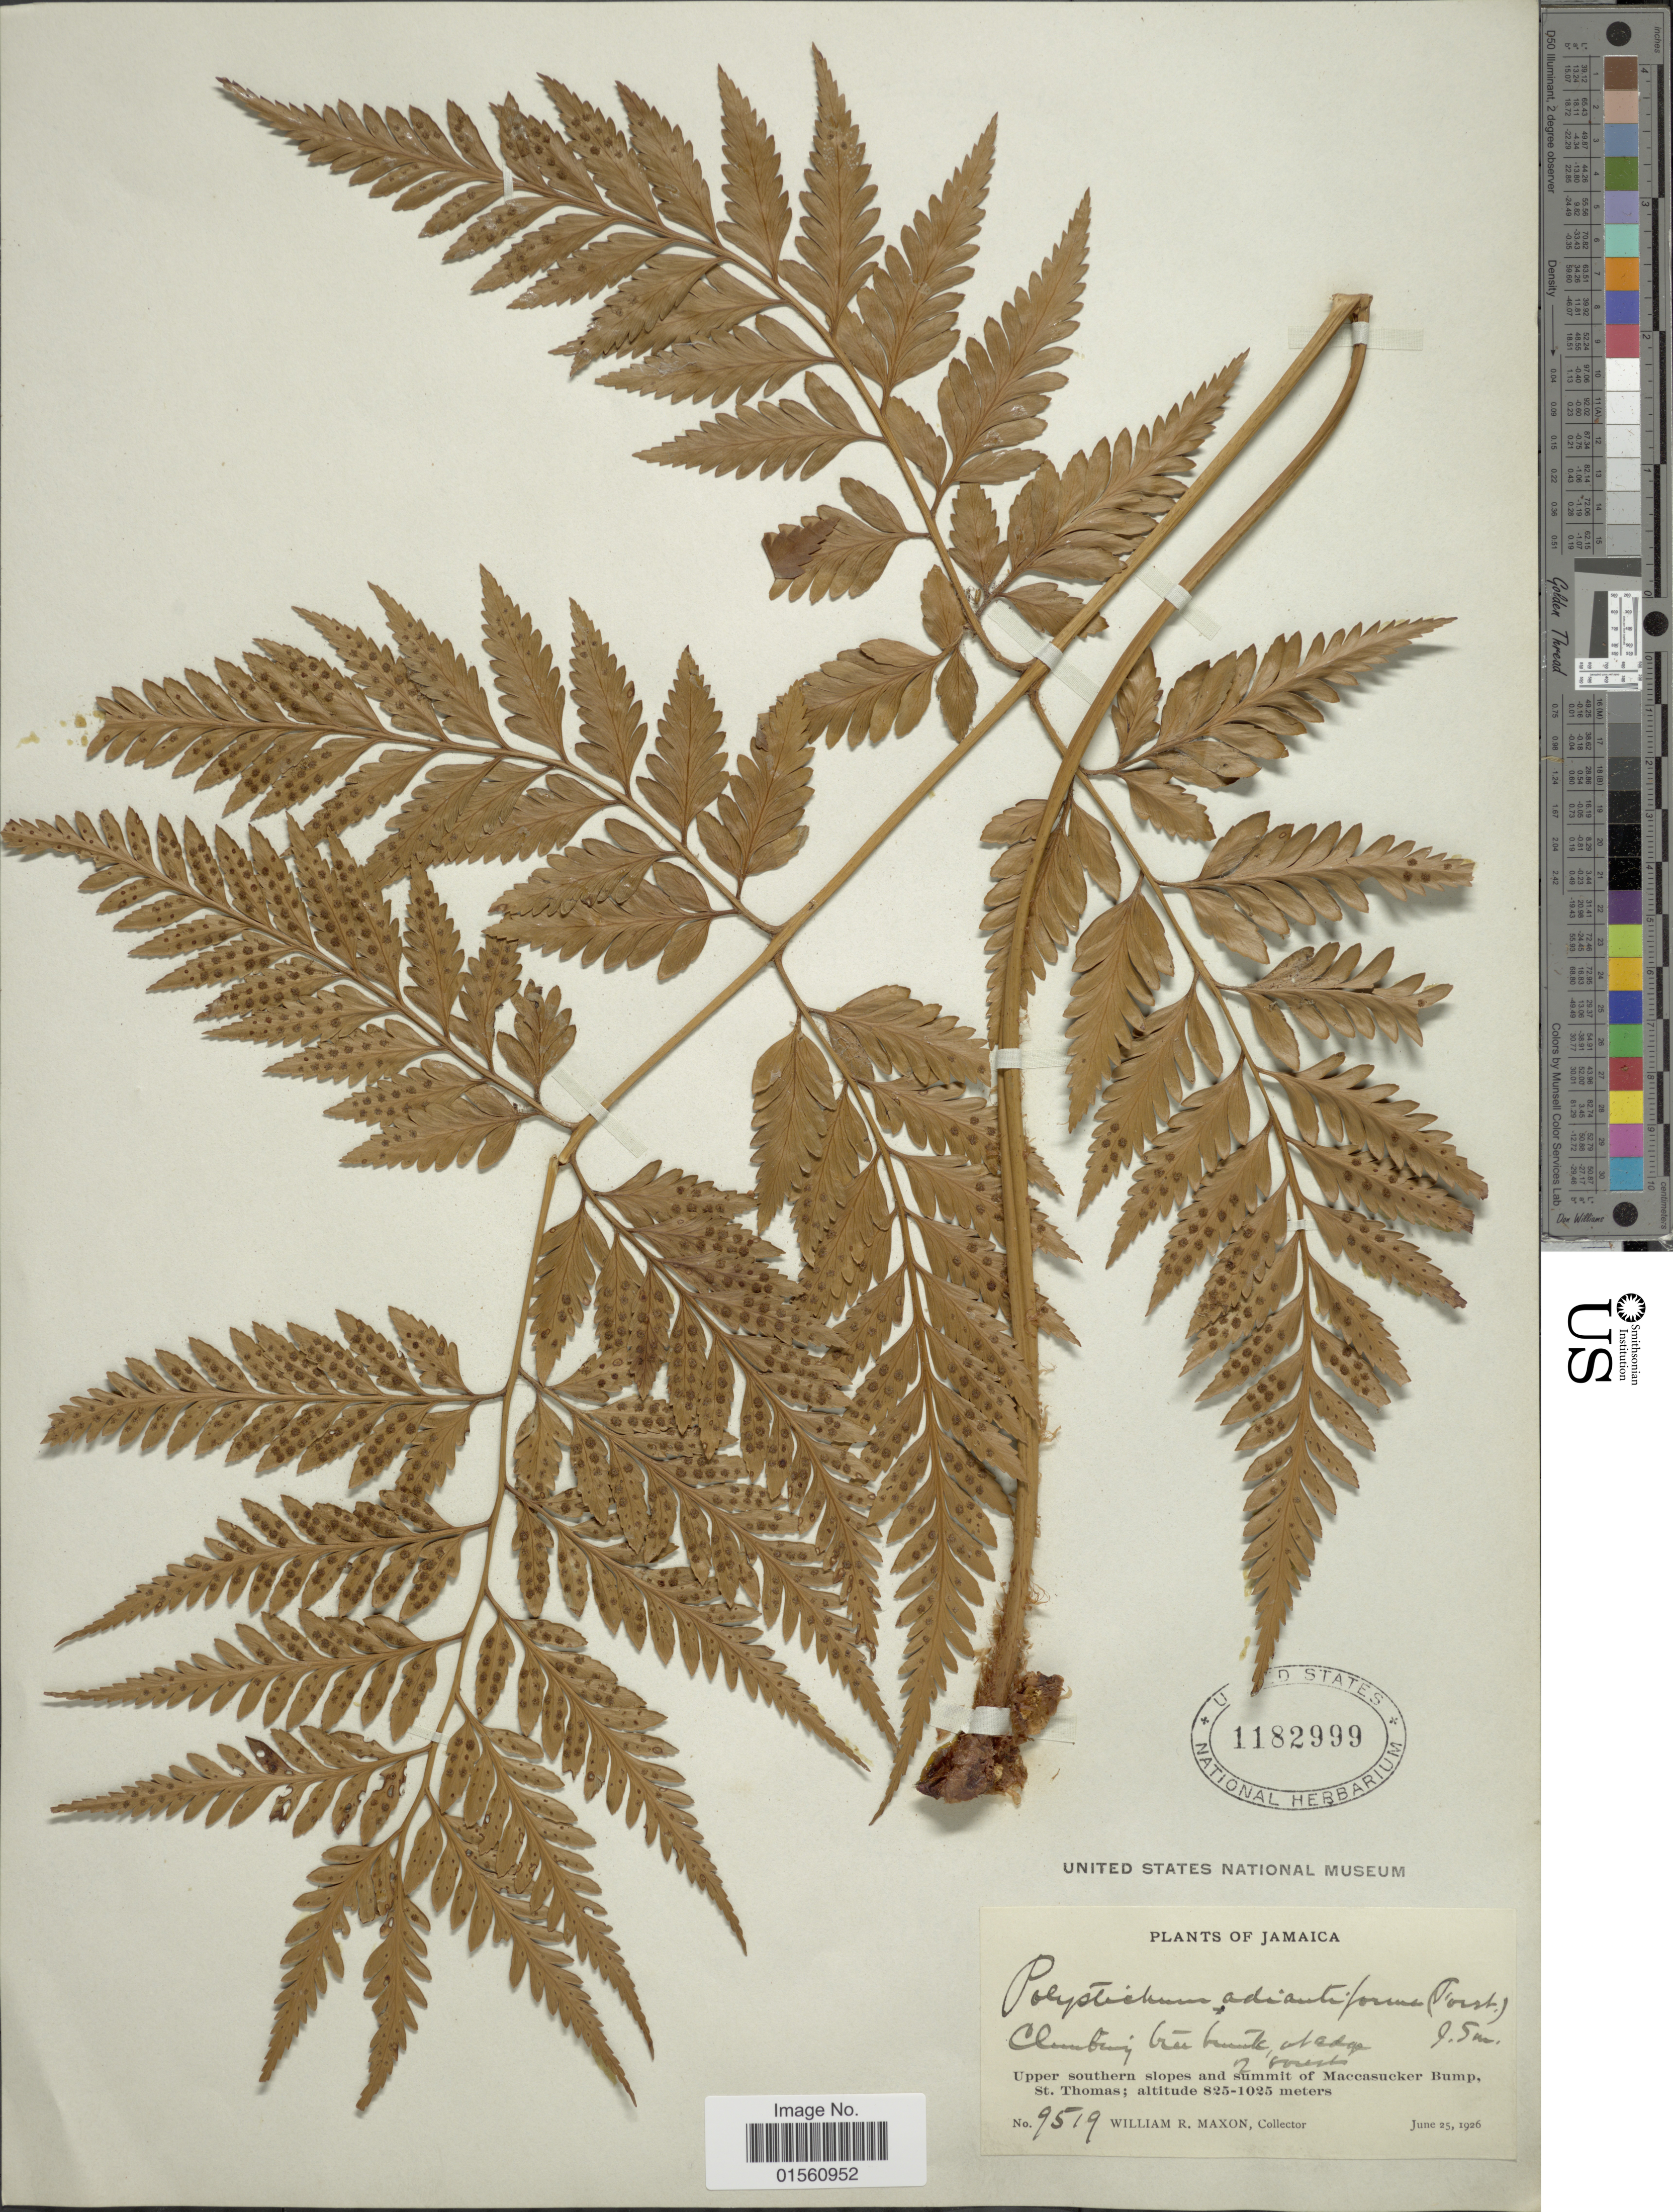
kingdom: Plantae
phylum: Tracheophyta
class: Polypodiopsida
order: Polypodiales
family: Dryopteridaceae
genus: Rumohra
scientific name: Rumohra adiantiformis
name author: (G. Forst.) Ching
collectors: W. R. Maxon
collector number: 9519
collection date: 1926-06-25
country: Jamaica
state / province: Saint Thomas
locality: Upper Southern slopes and summit of Maccasucker Bump, St. Thomas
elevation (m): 825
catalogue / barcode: US 1182999